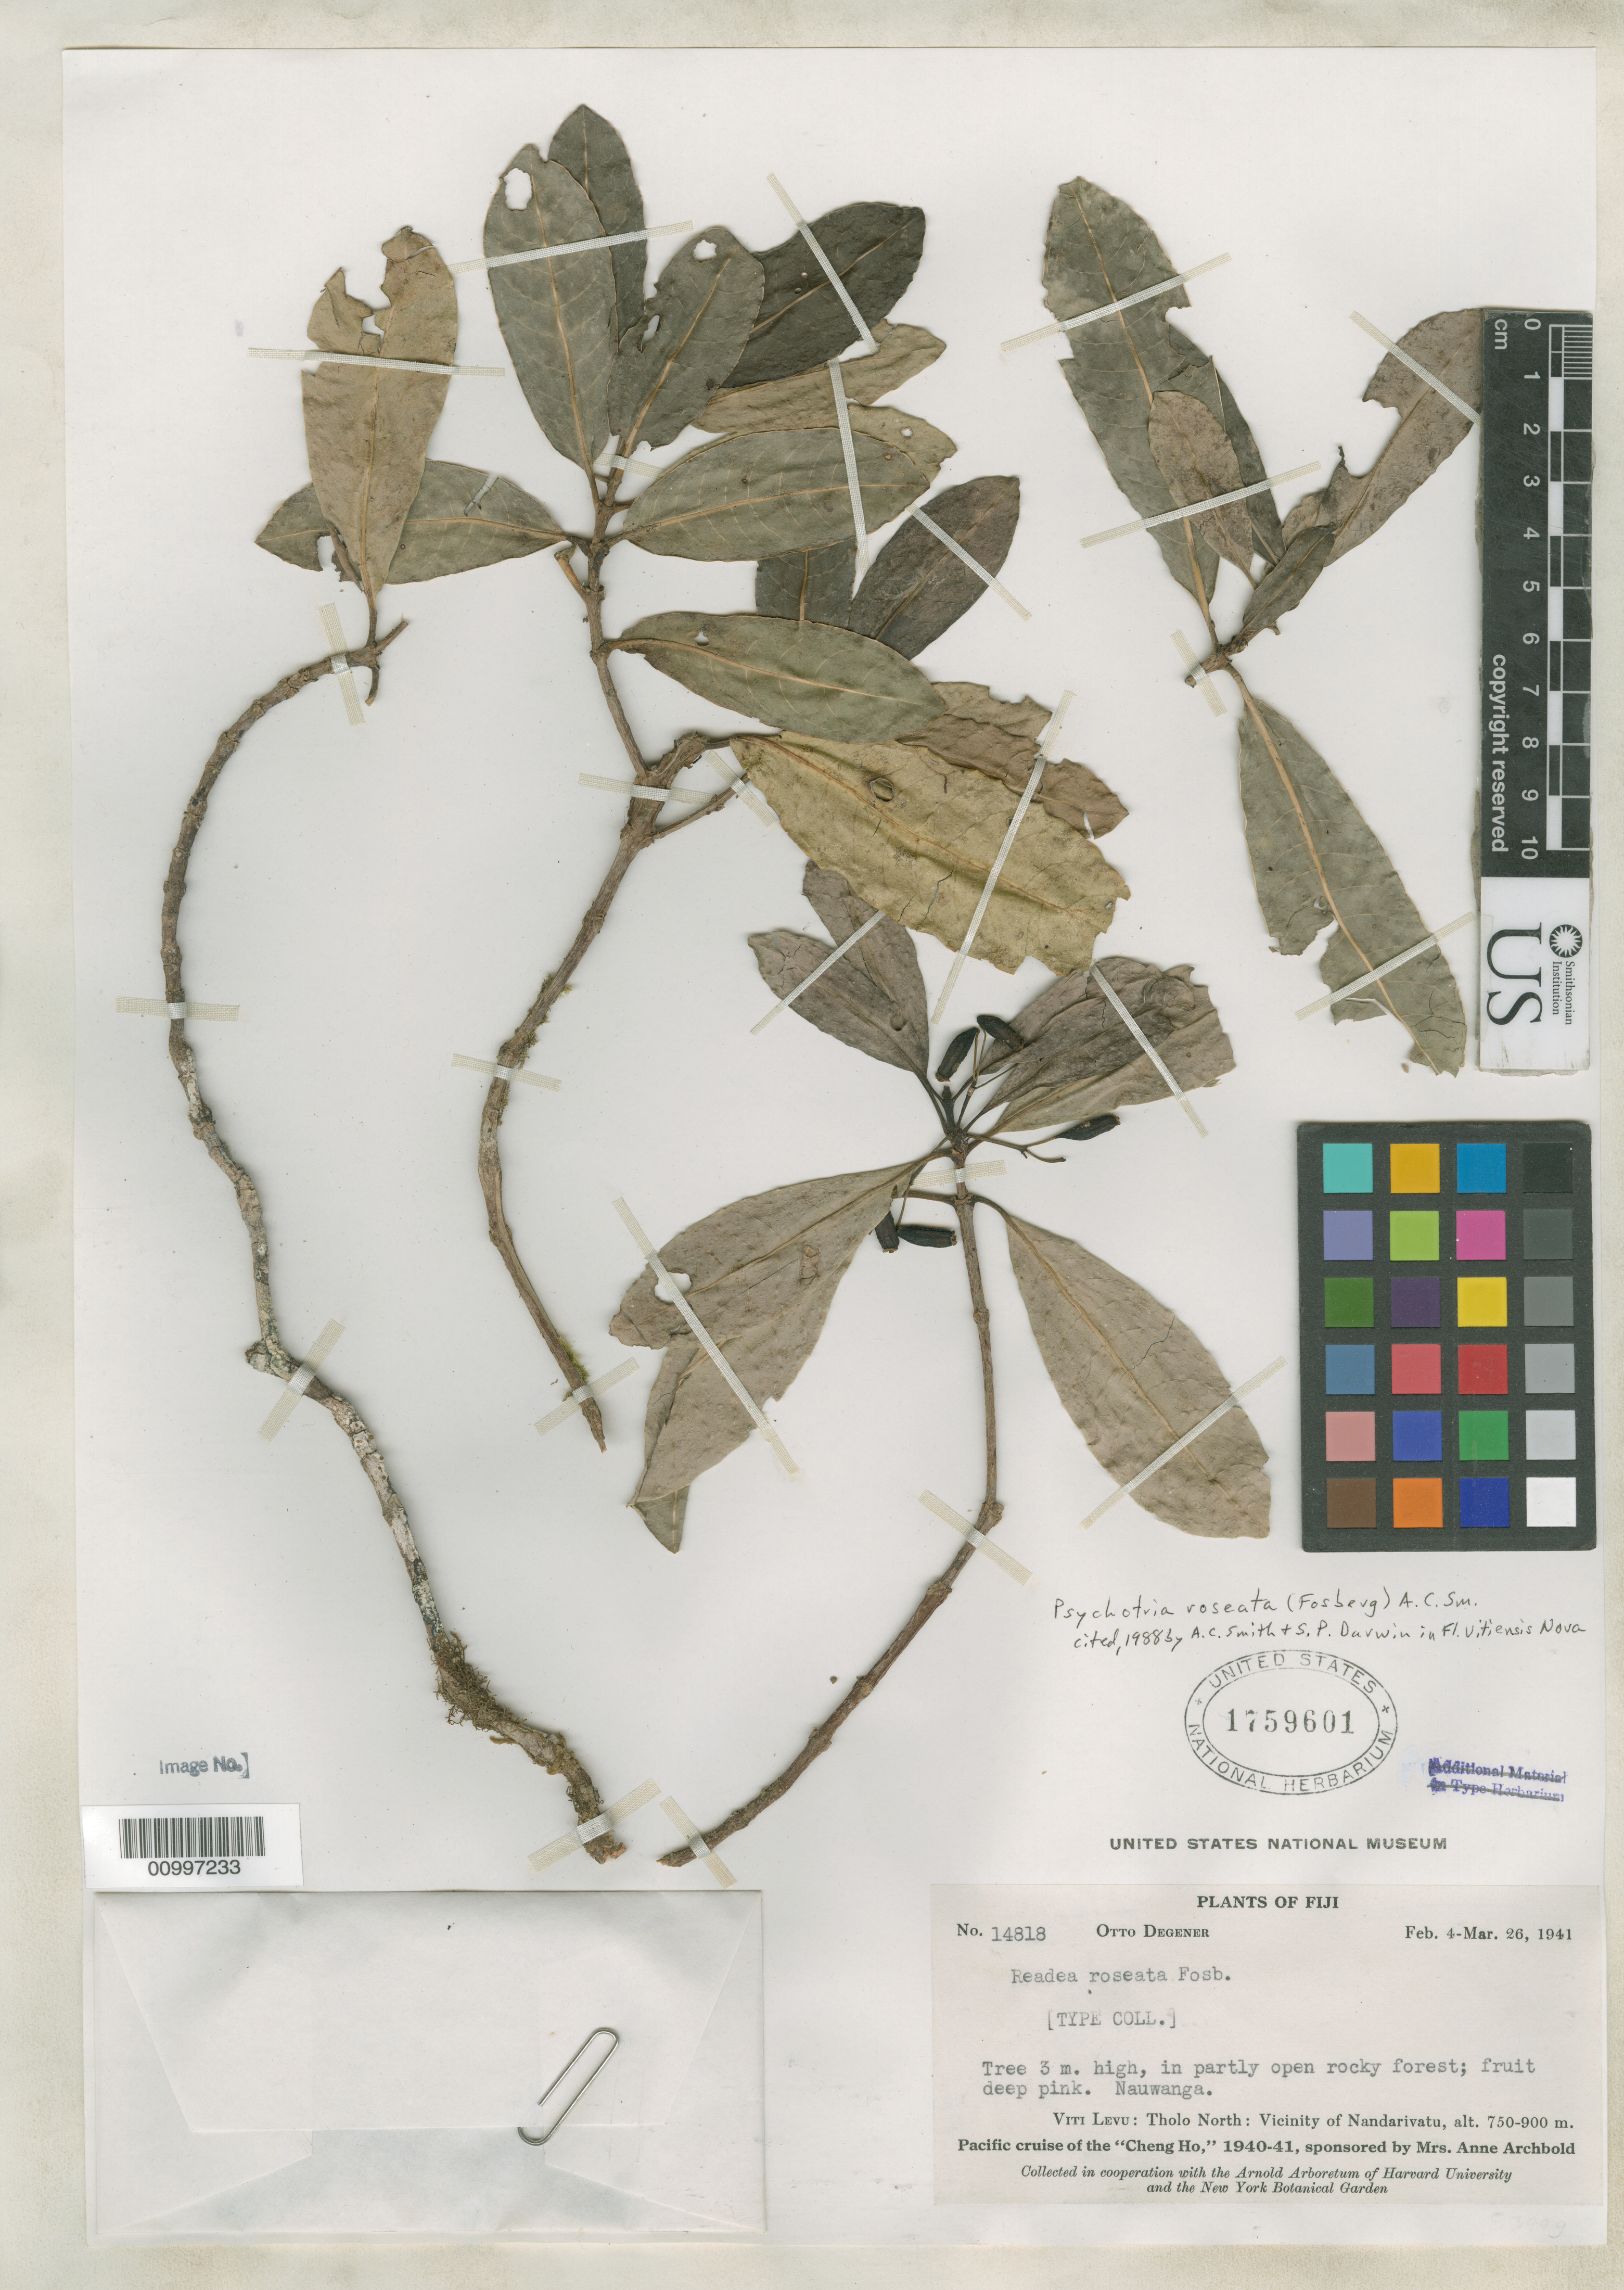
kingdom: Plantae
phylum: Tracheophyta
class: Magnoliopsida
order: Gentianales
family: Rubiaceae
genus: Readea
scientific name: Readea roseata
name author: Fosberg in A.C. Sm.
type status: Isotype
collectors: O. Degener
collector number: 14818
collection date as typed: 04 Feb 1941 to 26 Mar 1941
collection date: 1941-02-04/1941-03-26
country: Fiji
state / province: Western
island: Viti Levu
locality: Viti Levu: Tholo North: Vicinity of Nandarivatu.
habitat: Partly open rocky forest.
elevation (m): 750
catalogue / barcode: US 1759601